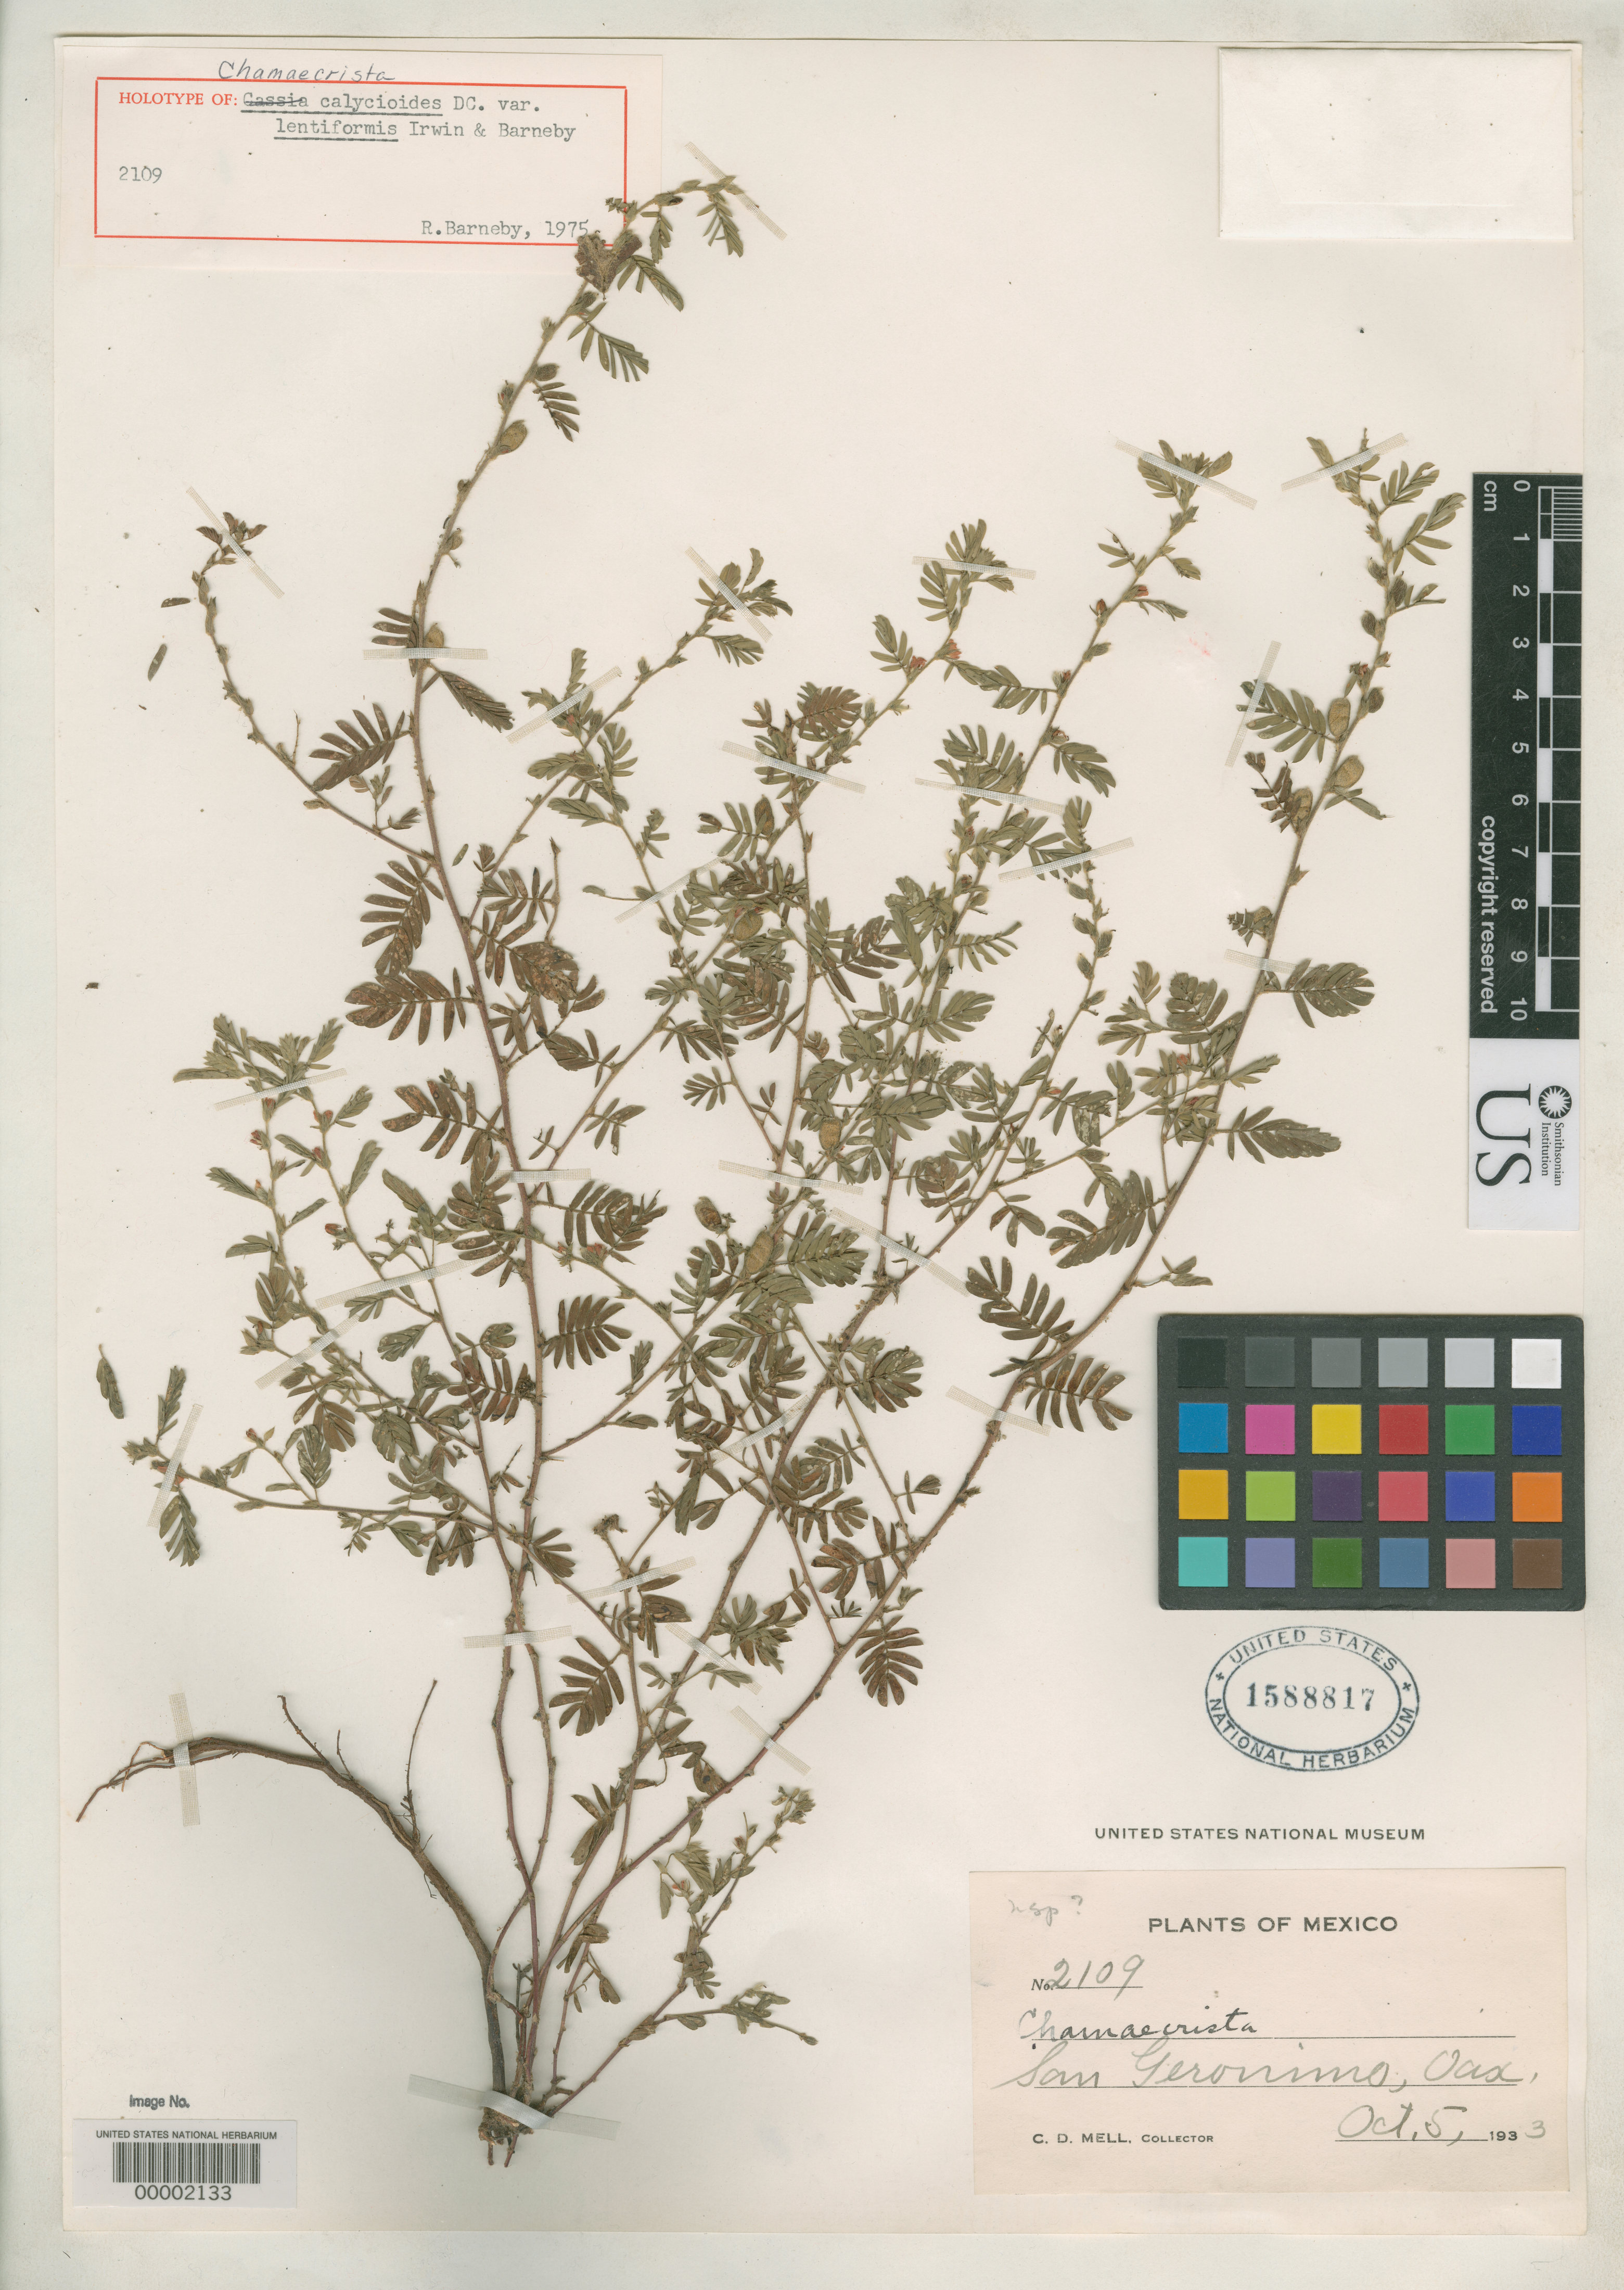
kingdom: Plantae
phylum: Tracheophyta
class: Magnoliopsida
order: Fabales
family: Fabaceae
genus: Chamaecrista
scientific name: Chamaecrista calycioides var. lentiformis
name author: H.S. Irwin & Barneby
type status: Holotype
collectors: C. D. Mell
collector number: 2109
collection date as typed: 05 Oct 1933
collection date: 1933-10-05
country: Mexico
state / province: Oaxaca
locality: San Geronimo.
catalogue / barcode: US 1588817